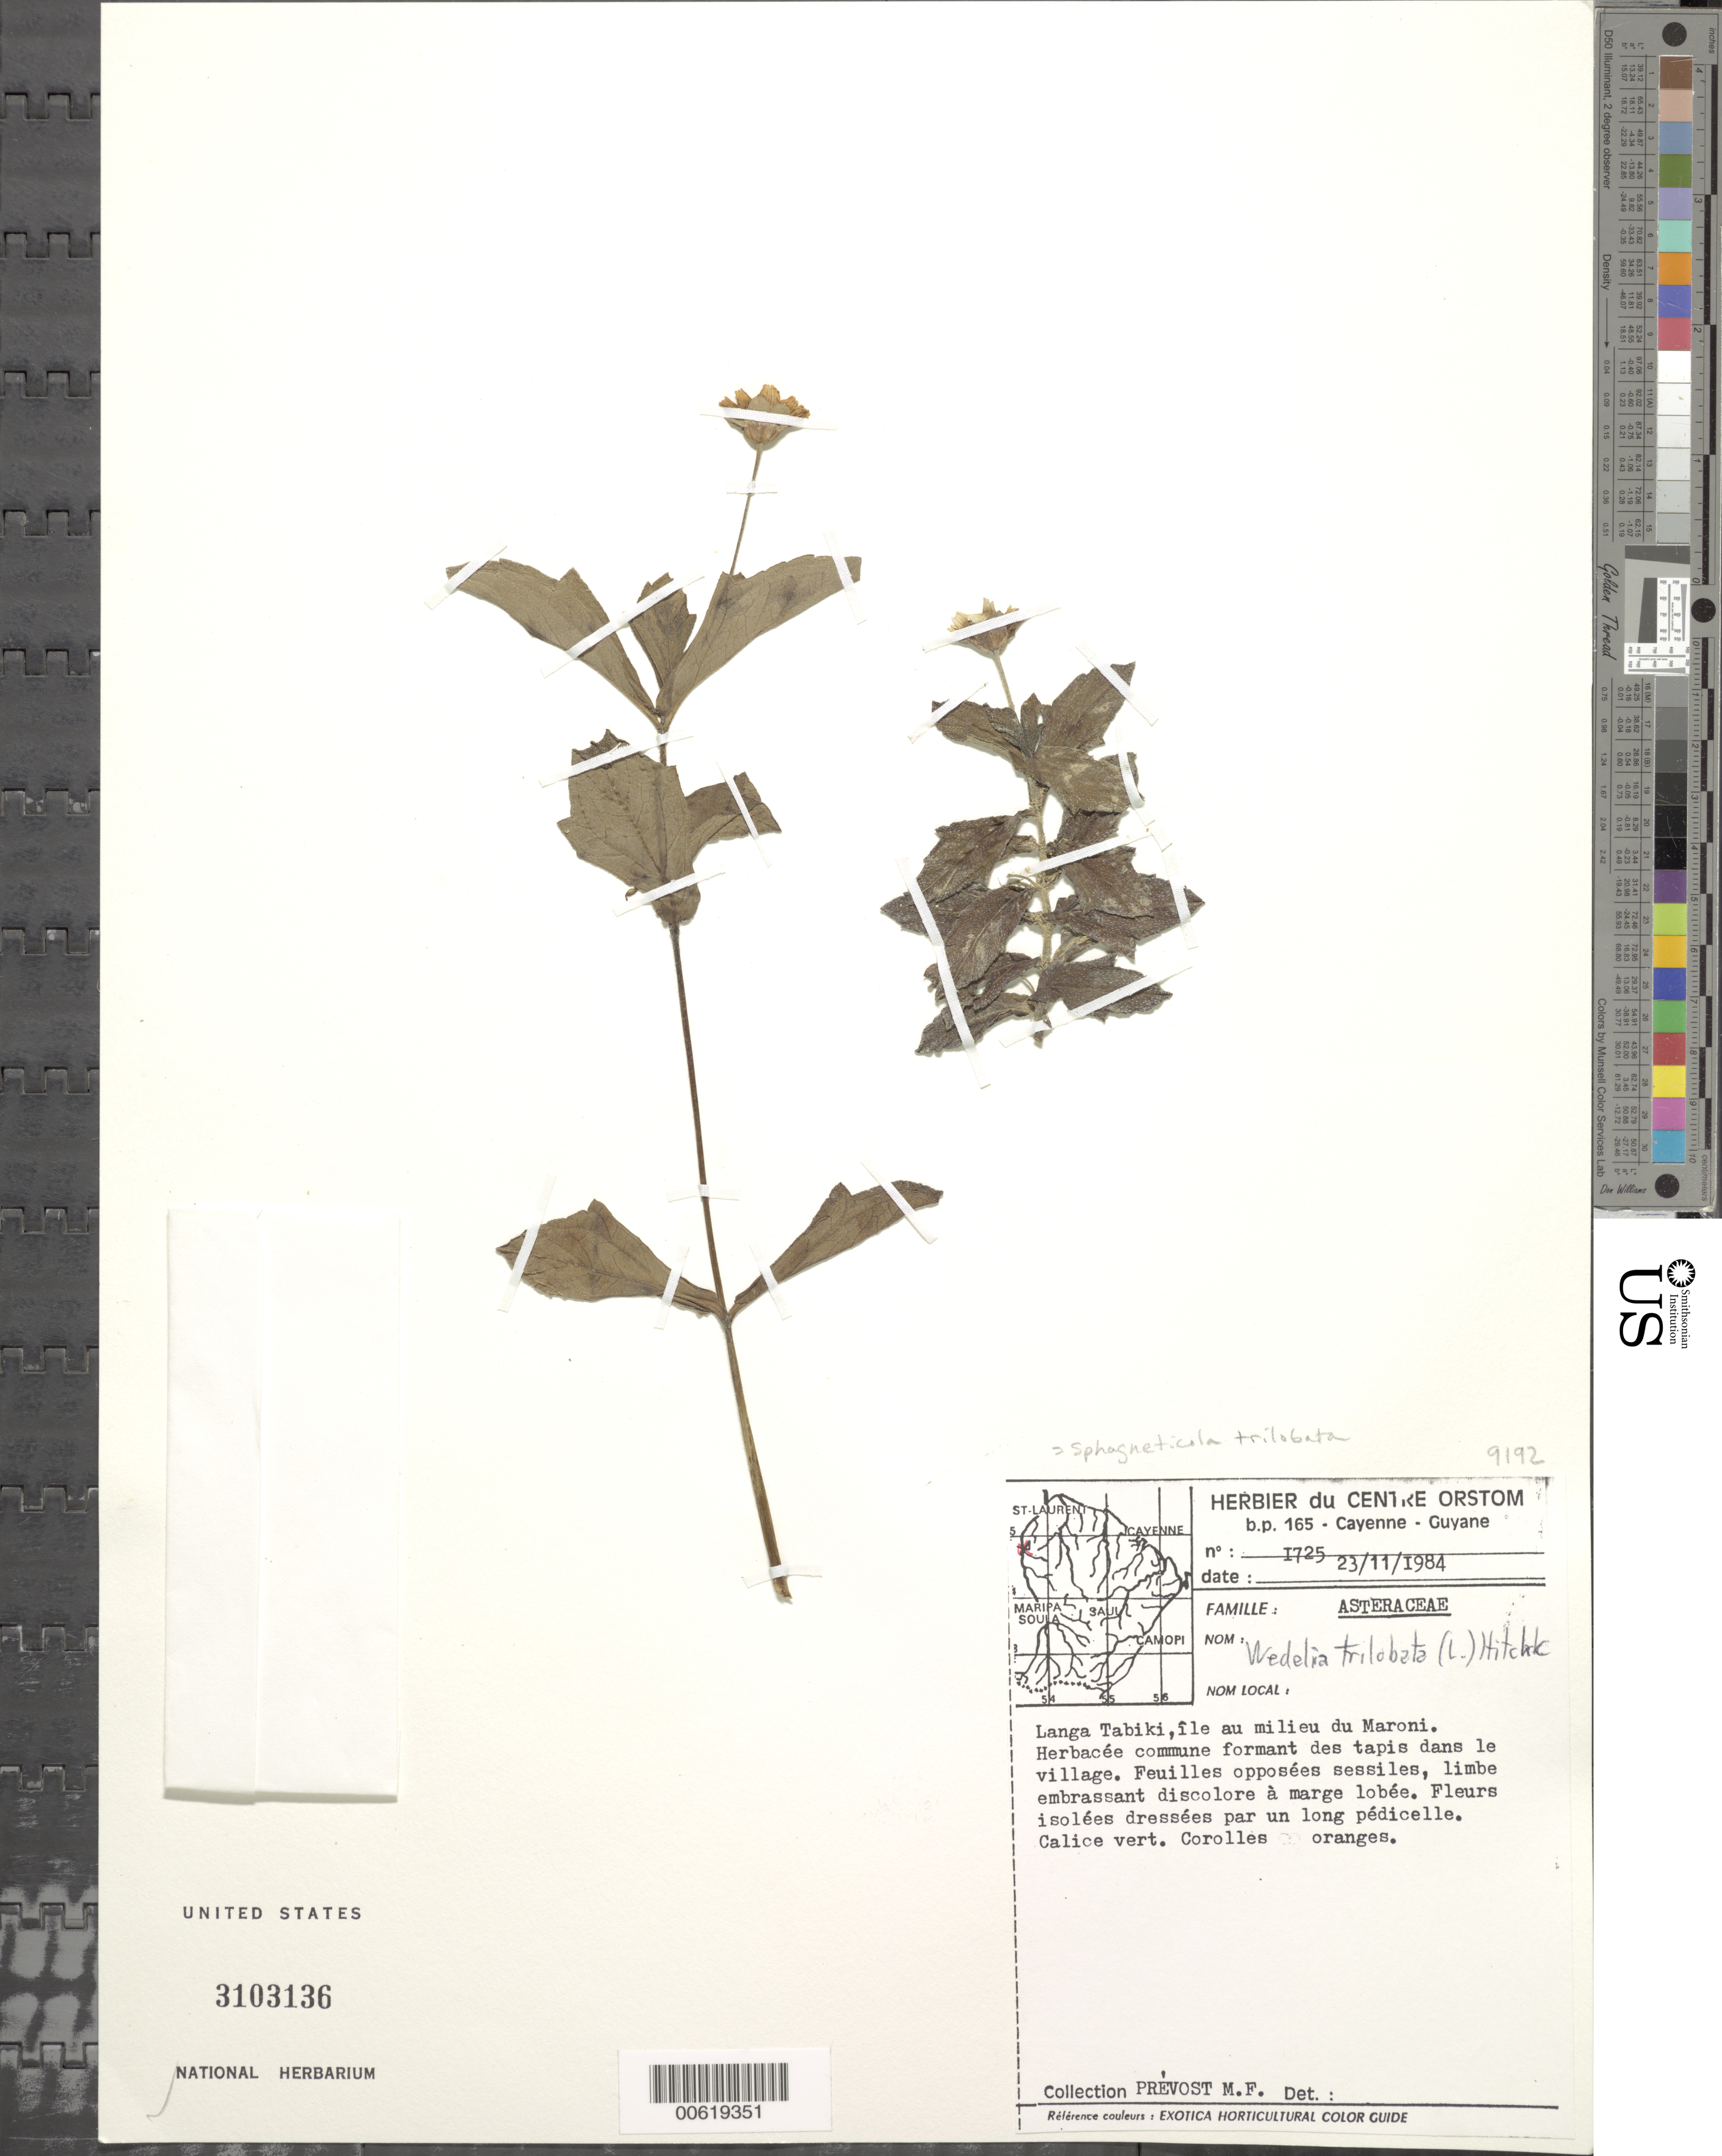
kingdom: Plantae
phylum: Tracheophyta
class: Magnoliopsida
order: Asterales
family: Asteraceae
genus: Sphagneticola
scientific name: Sphagneticola trilobata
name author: (L.) Pruski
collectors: M.-F. Prévost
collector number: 1725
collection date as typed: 23-Feb-84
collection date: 1984-02-23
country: French Guiana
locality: Langa Tabiki, ile au milieu du Maroni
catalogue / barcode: US 3103136